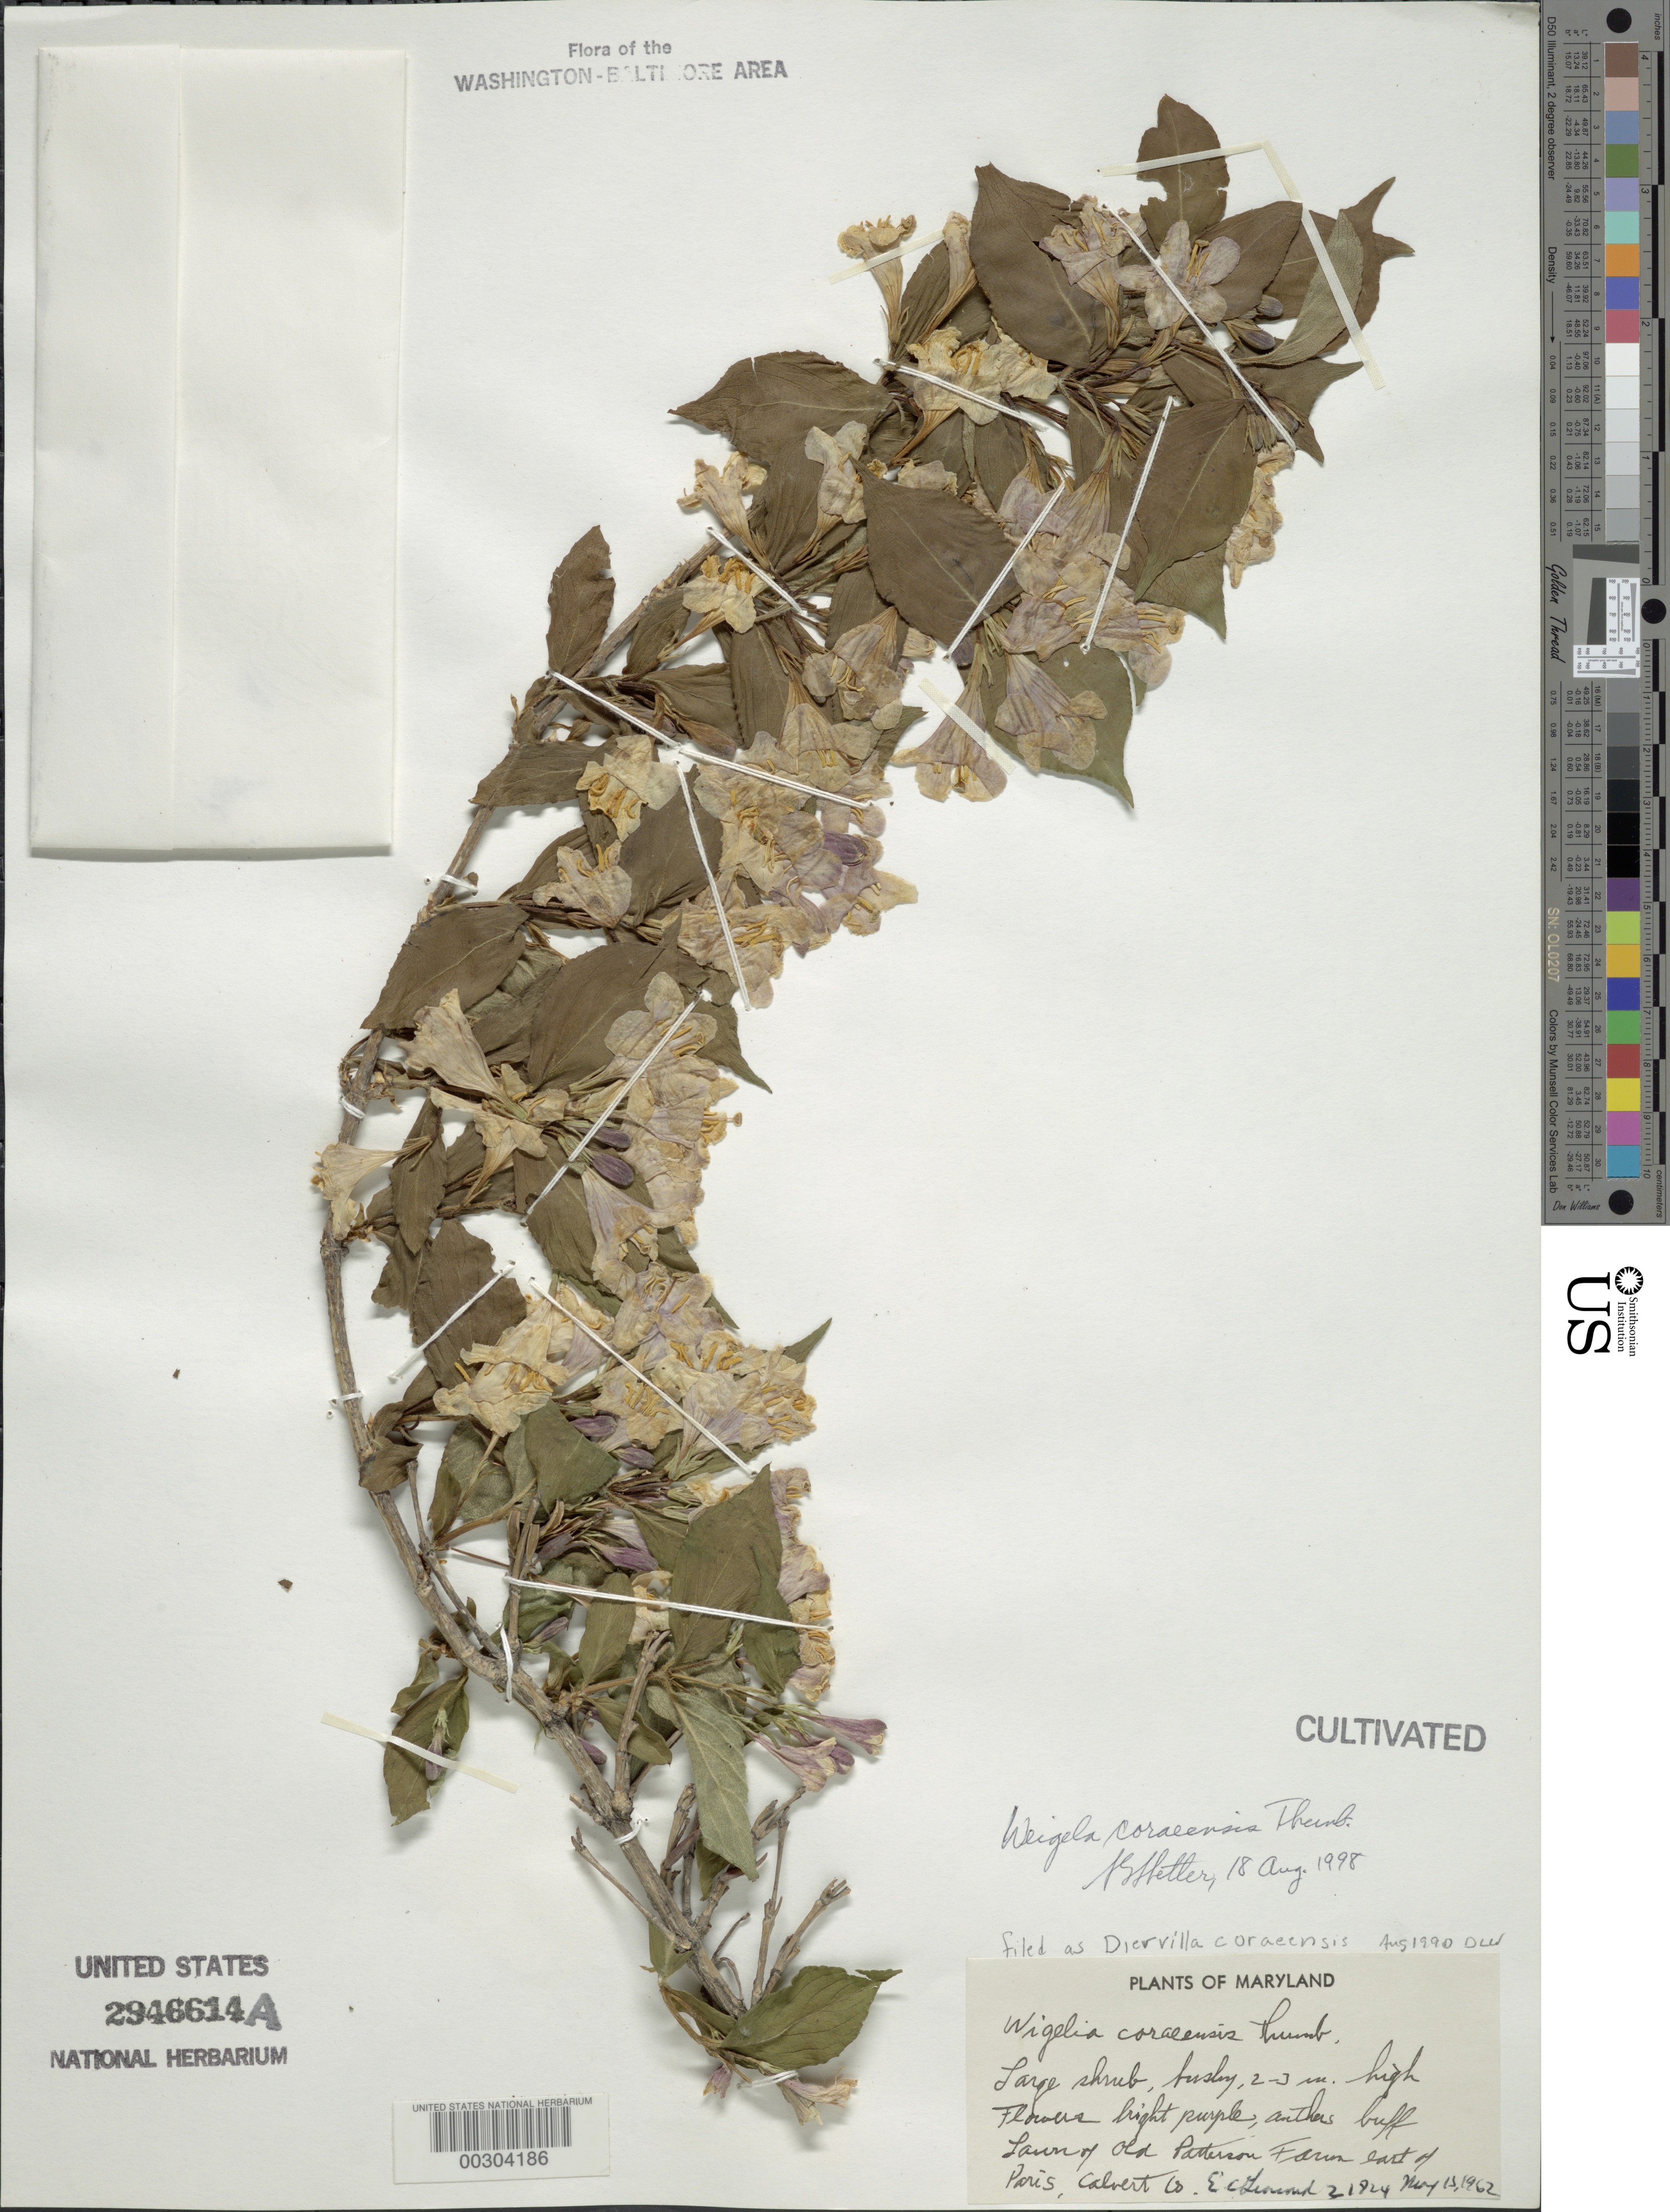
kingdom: Plantae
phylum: Tracheophyta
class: Magnoliopsida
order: Dipsacales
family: Caprifoliaceae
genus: Weigela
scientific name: Weigela coraeensis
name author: Thunb.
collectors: E. C. Leonard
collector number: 21924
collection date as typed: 15 May 1962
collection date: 1962-05-15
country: United States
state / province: Maryland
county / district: Calvert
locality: Paris, Old Patterson Farm, E of Paris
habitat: Lawn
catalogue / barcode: US 2946614A